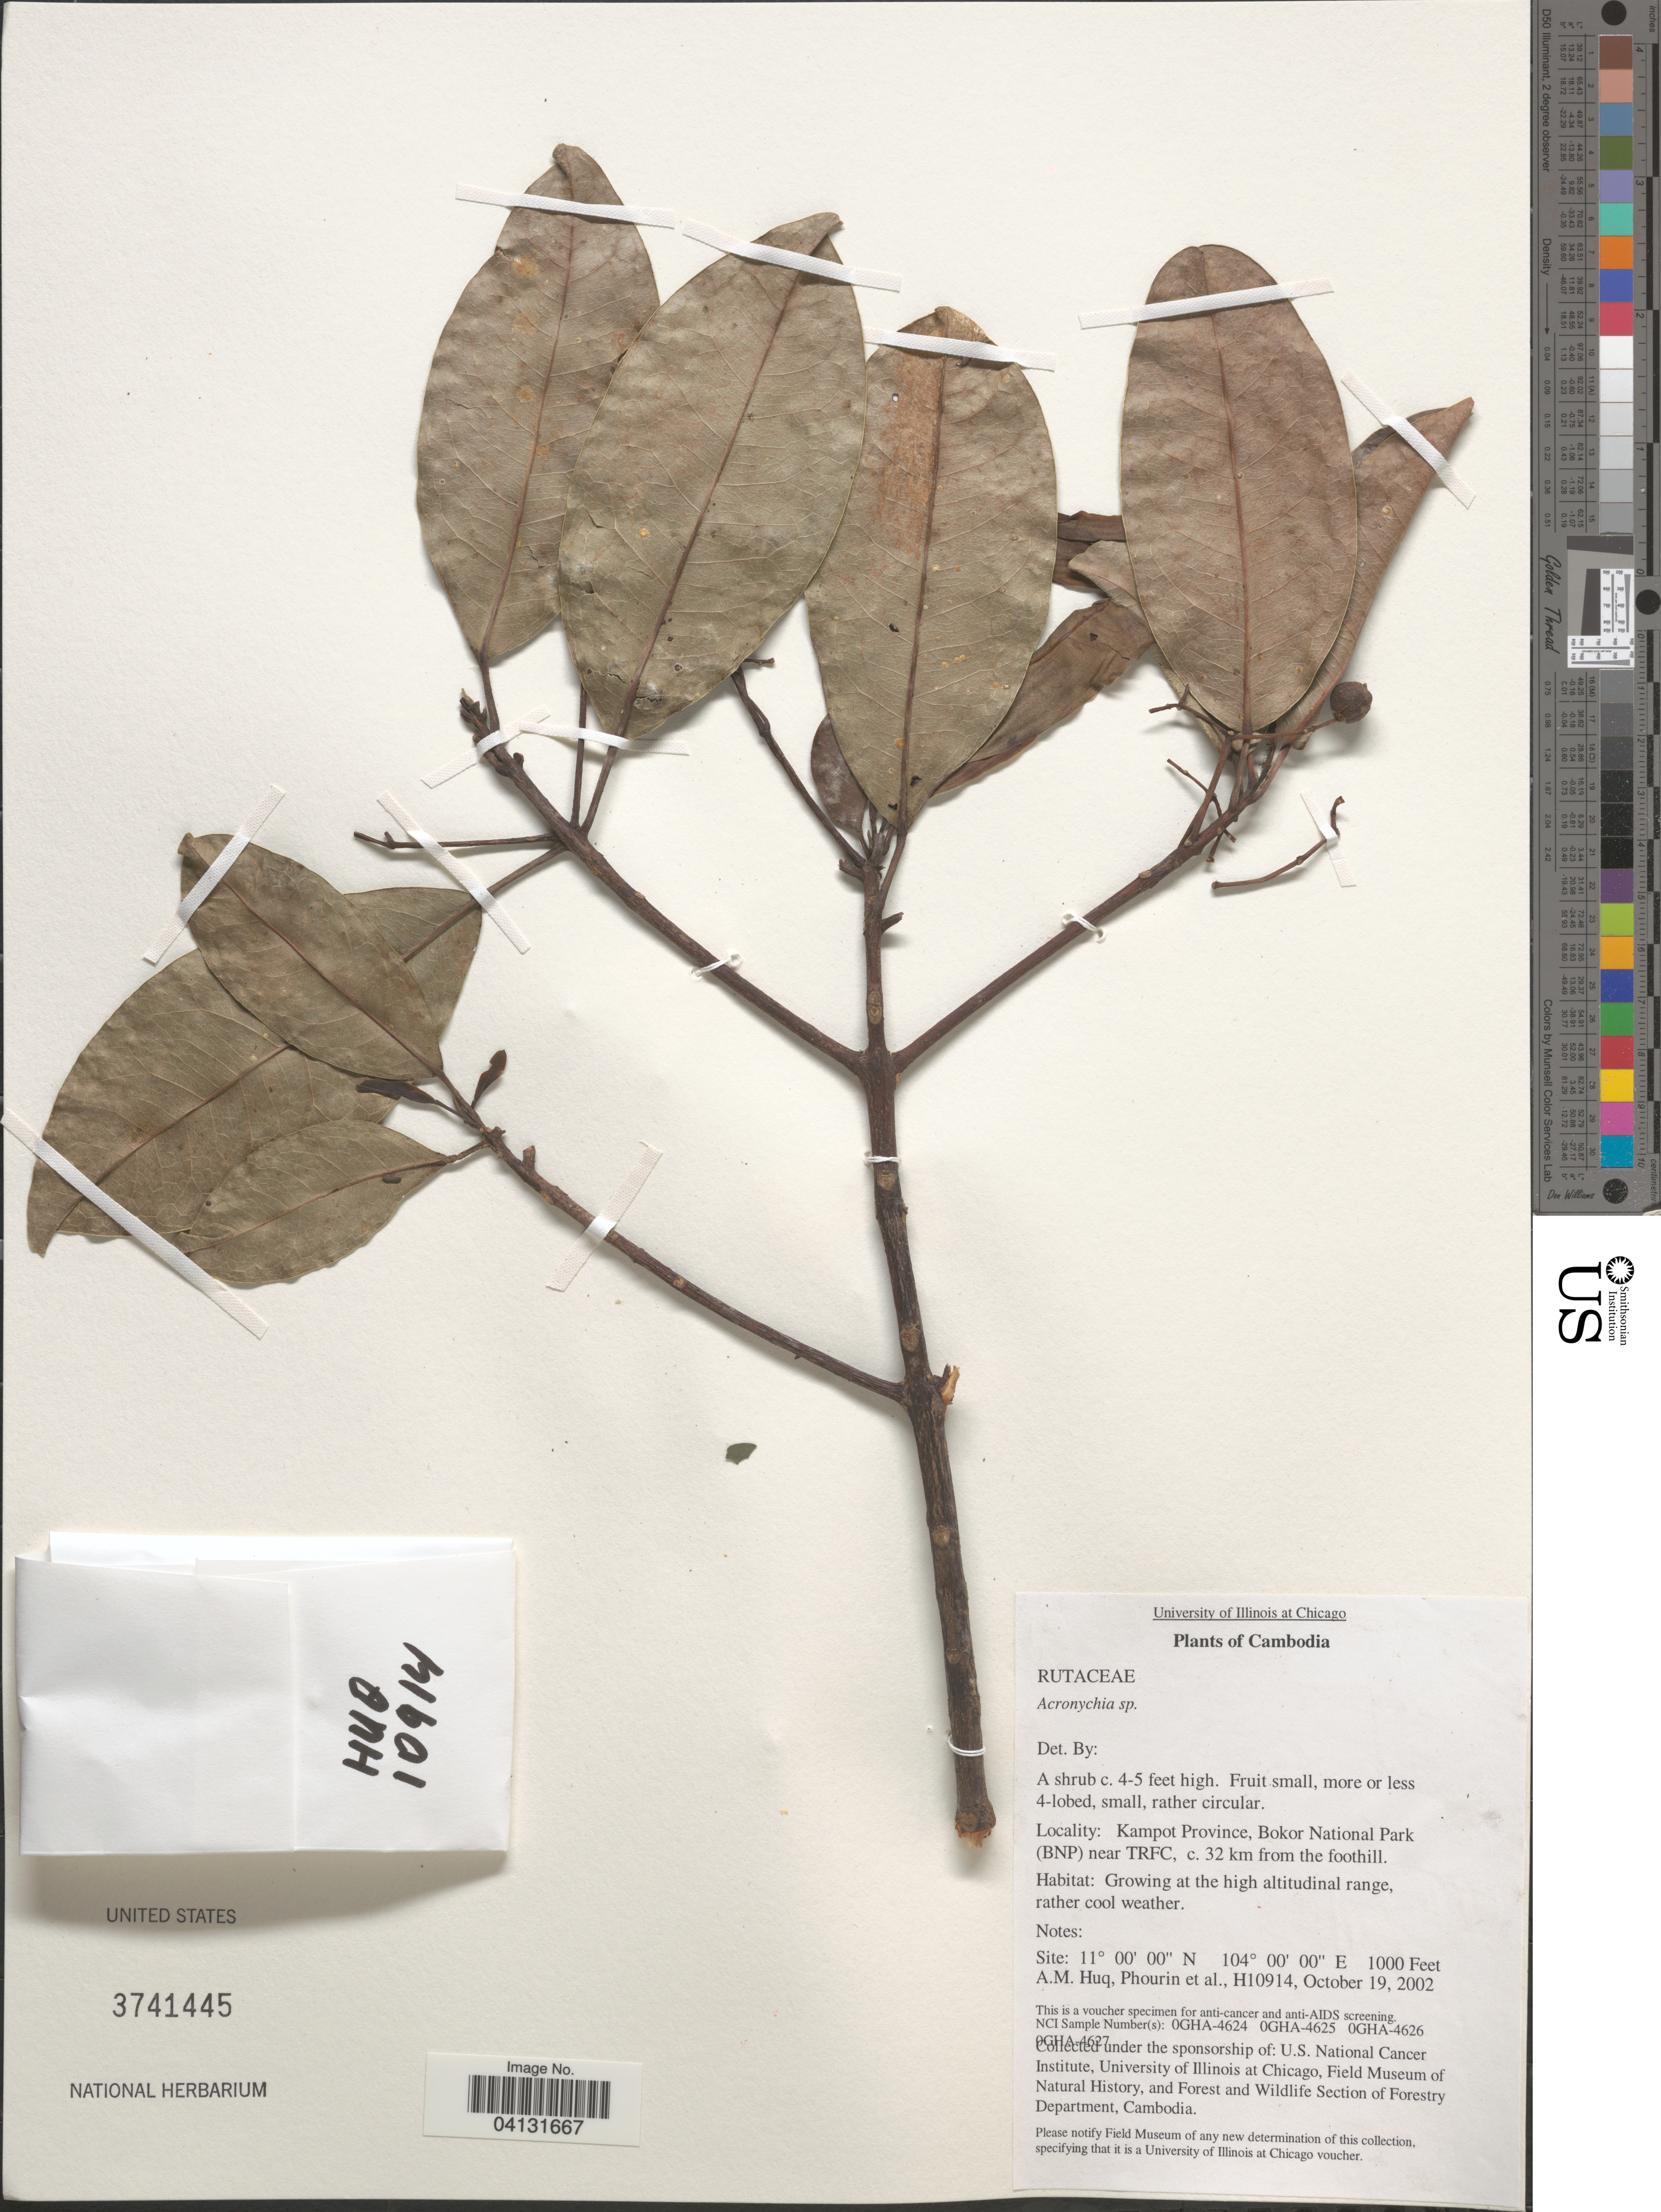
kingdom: Plantae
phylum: Tracheophyta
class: Magnoliopsida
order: Sapindales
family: Rutaceae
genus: Acronychia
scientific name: Acronychia sp.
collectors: A. M. Huq, -- Phourin & et al.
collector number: H10914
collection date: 2002-10-19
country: Cambodia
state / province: Kâmpât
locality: Kampot Province, Bokor National Park (BNP) near TRFC, c. 32 km from the foothill.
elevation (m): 305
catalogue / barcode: US 3741445